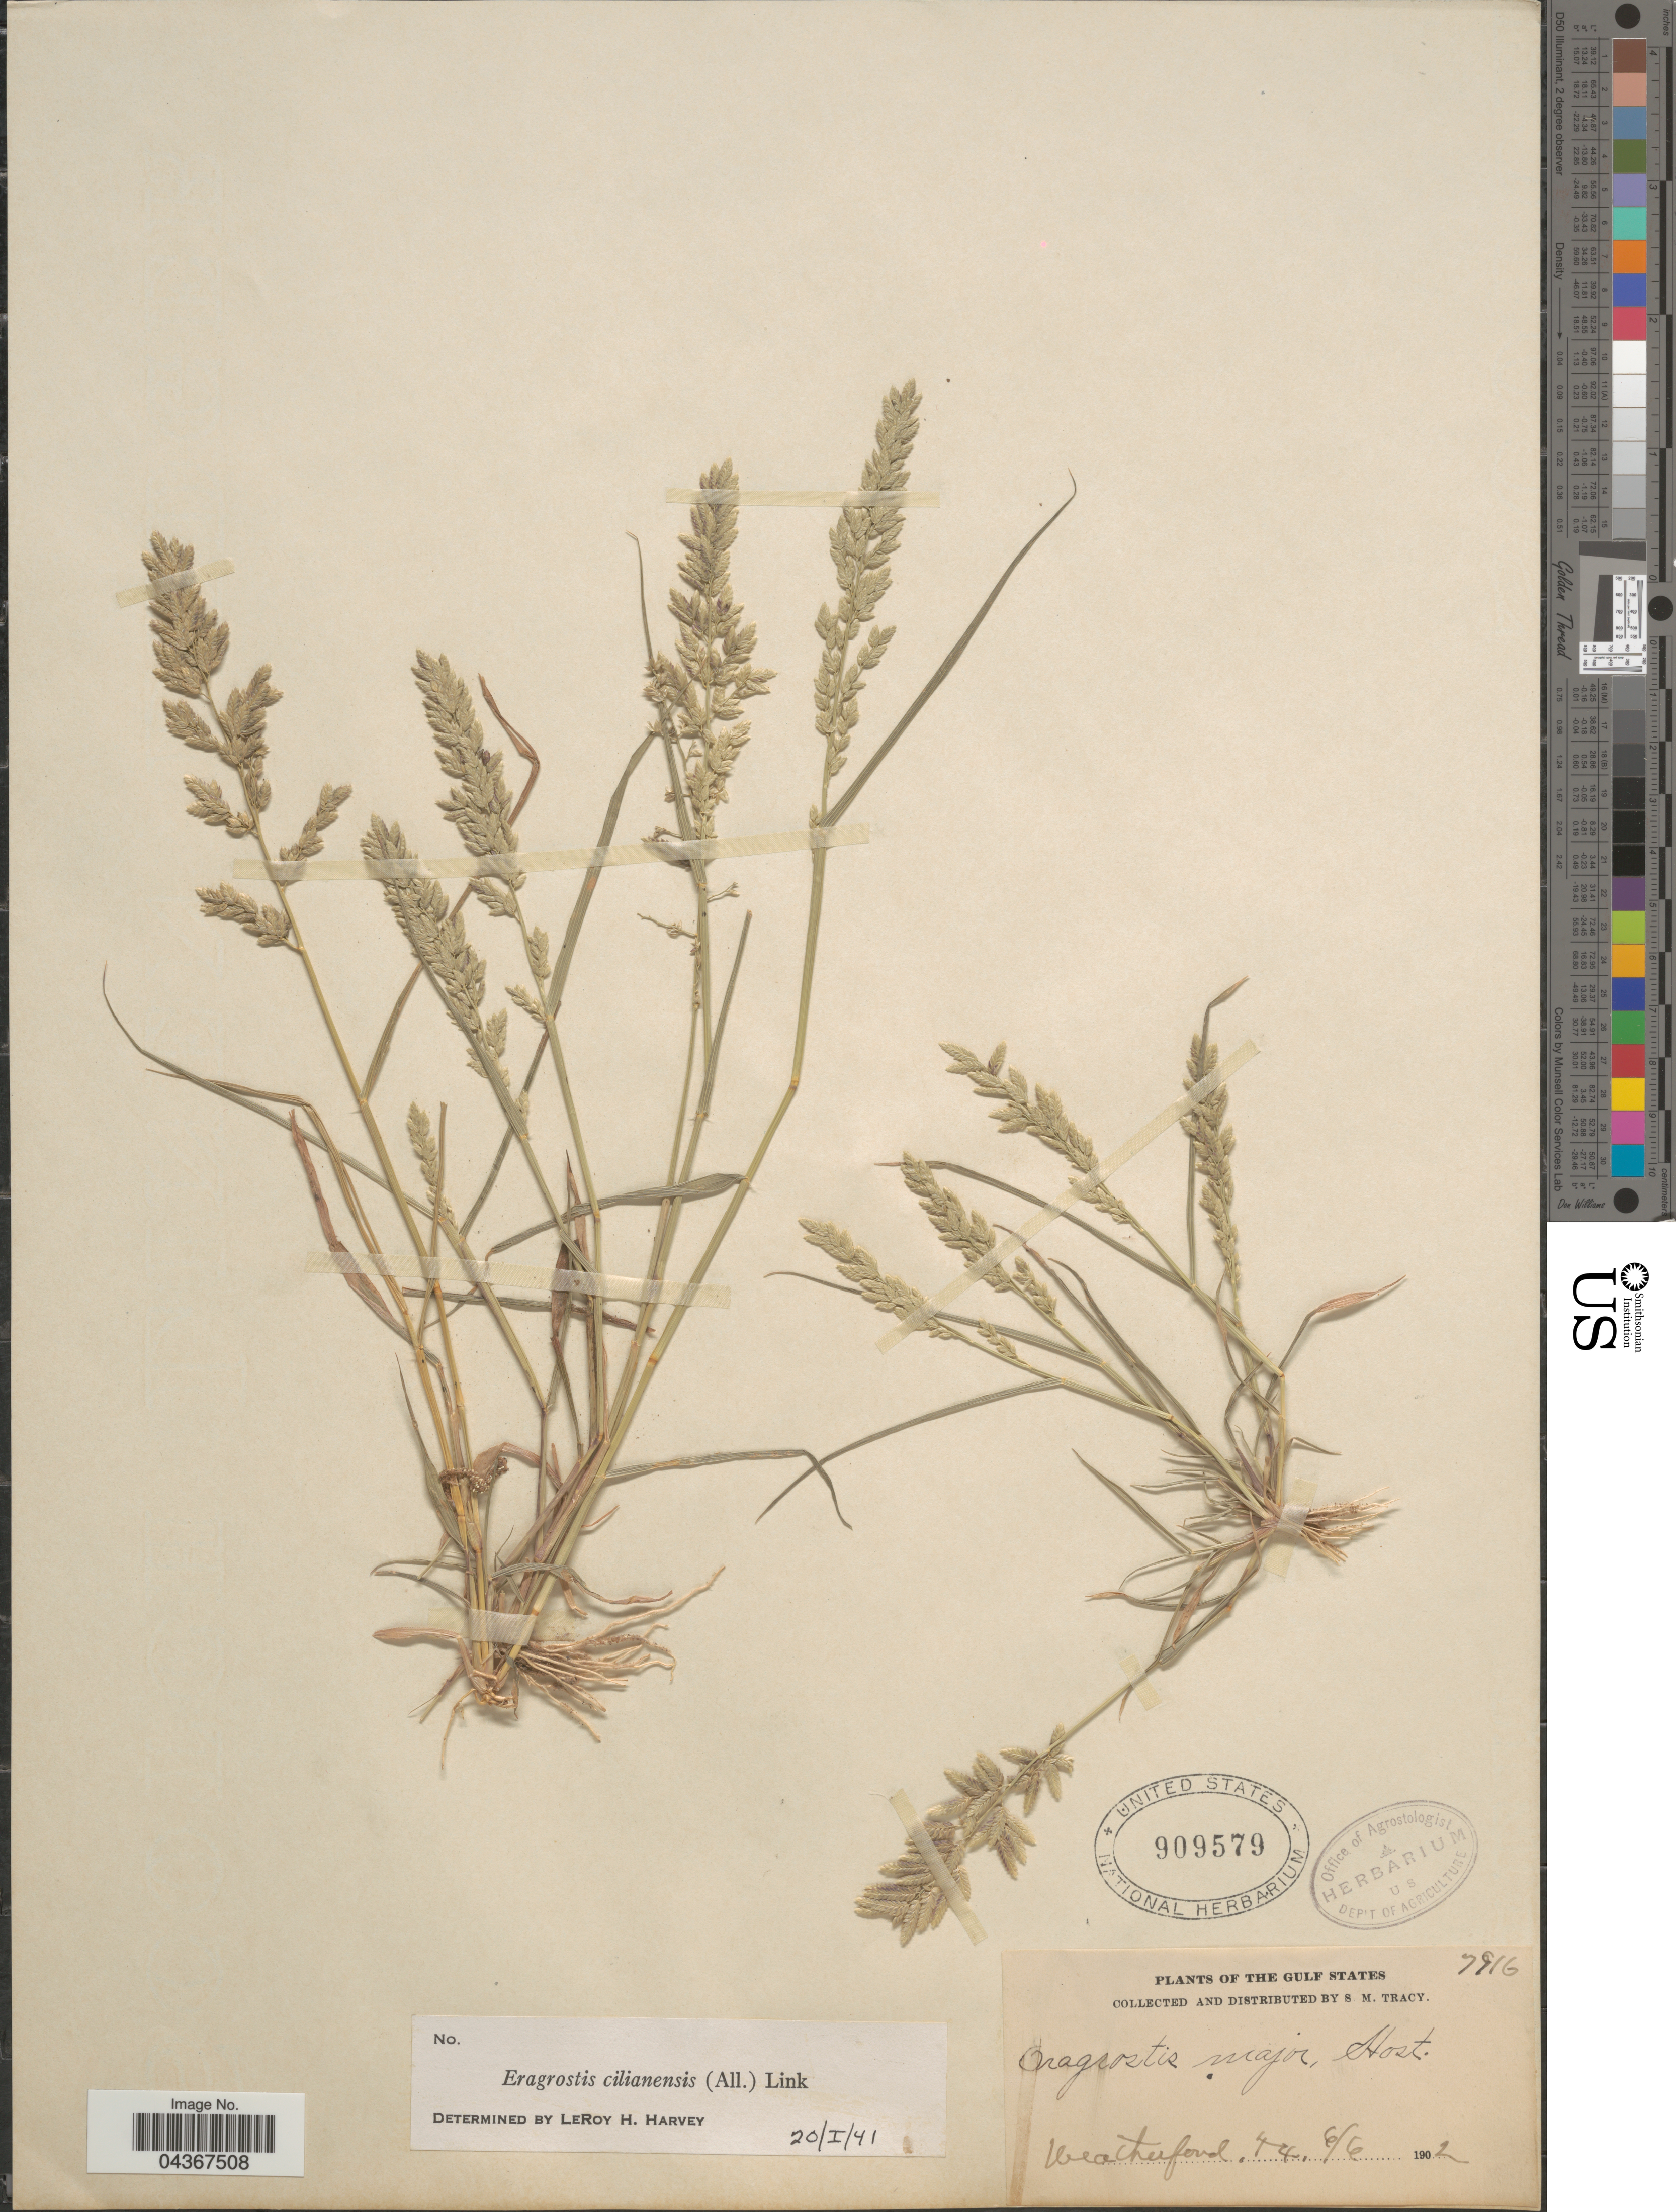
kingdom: Plantae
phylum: Tracheophyta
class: Liliopsida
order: Poales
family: Poaceae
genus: Eragrostis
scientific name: Eragrostis cilianensis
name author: (Bellardi) Vignolo ex Janch.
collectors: S. M. Tracy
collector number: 7916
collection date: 1902-06-06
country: United States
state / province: Texas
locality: Gulf States. Weatherford.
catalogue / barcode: US 909579